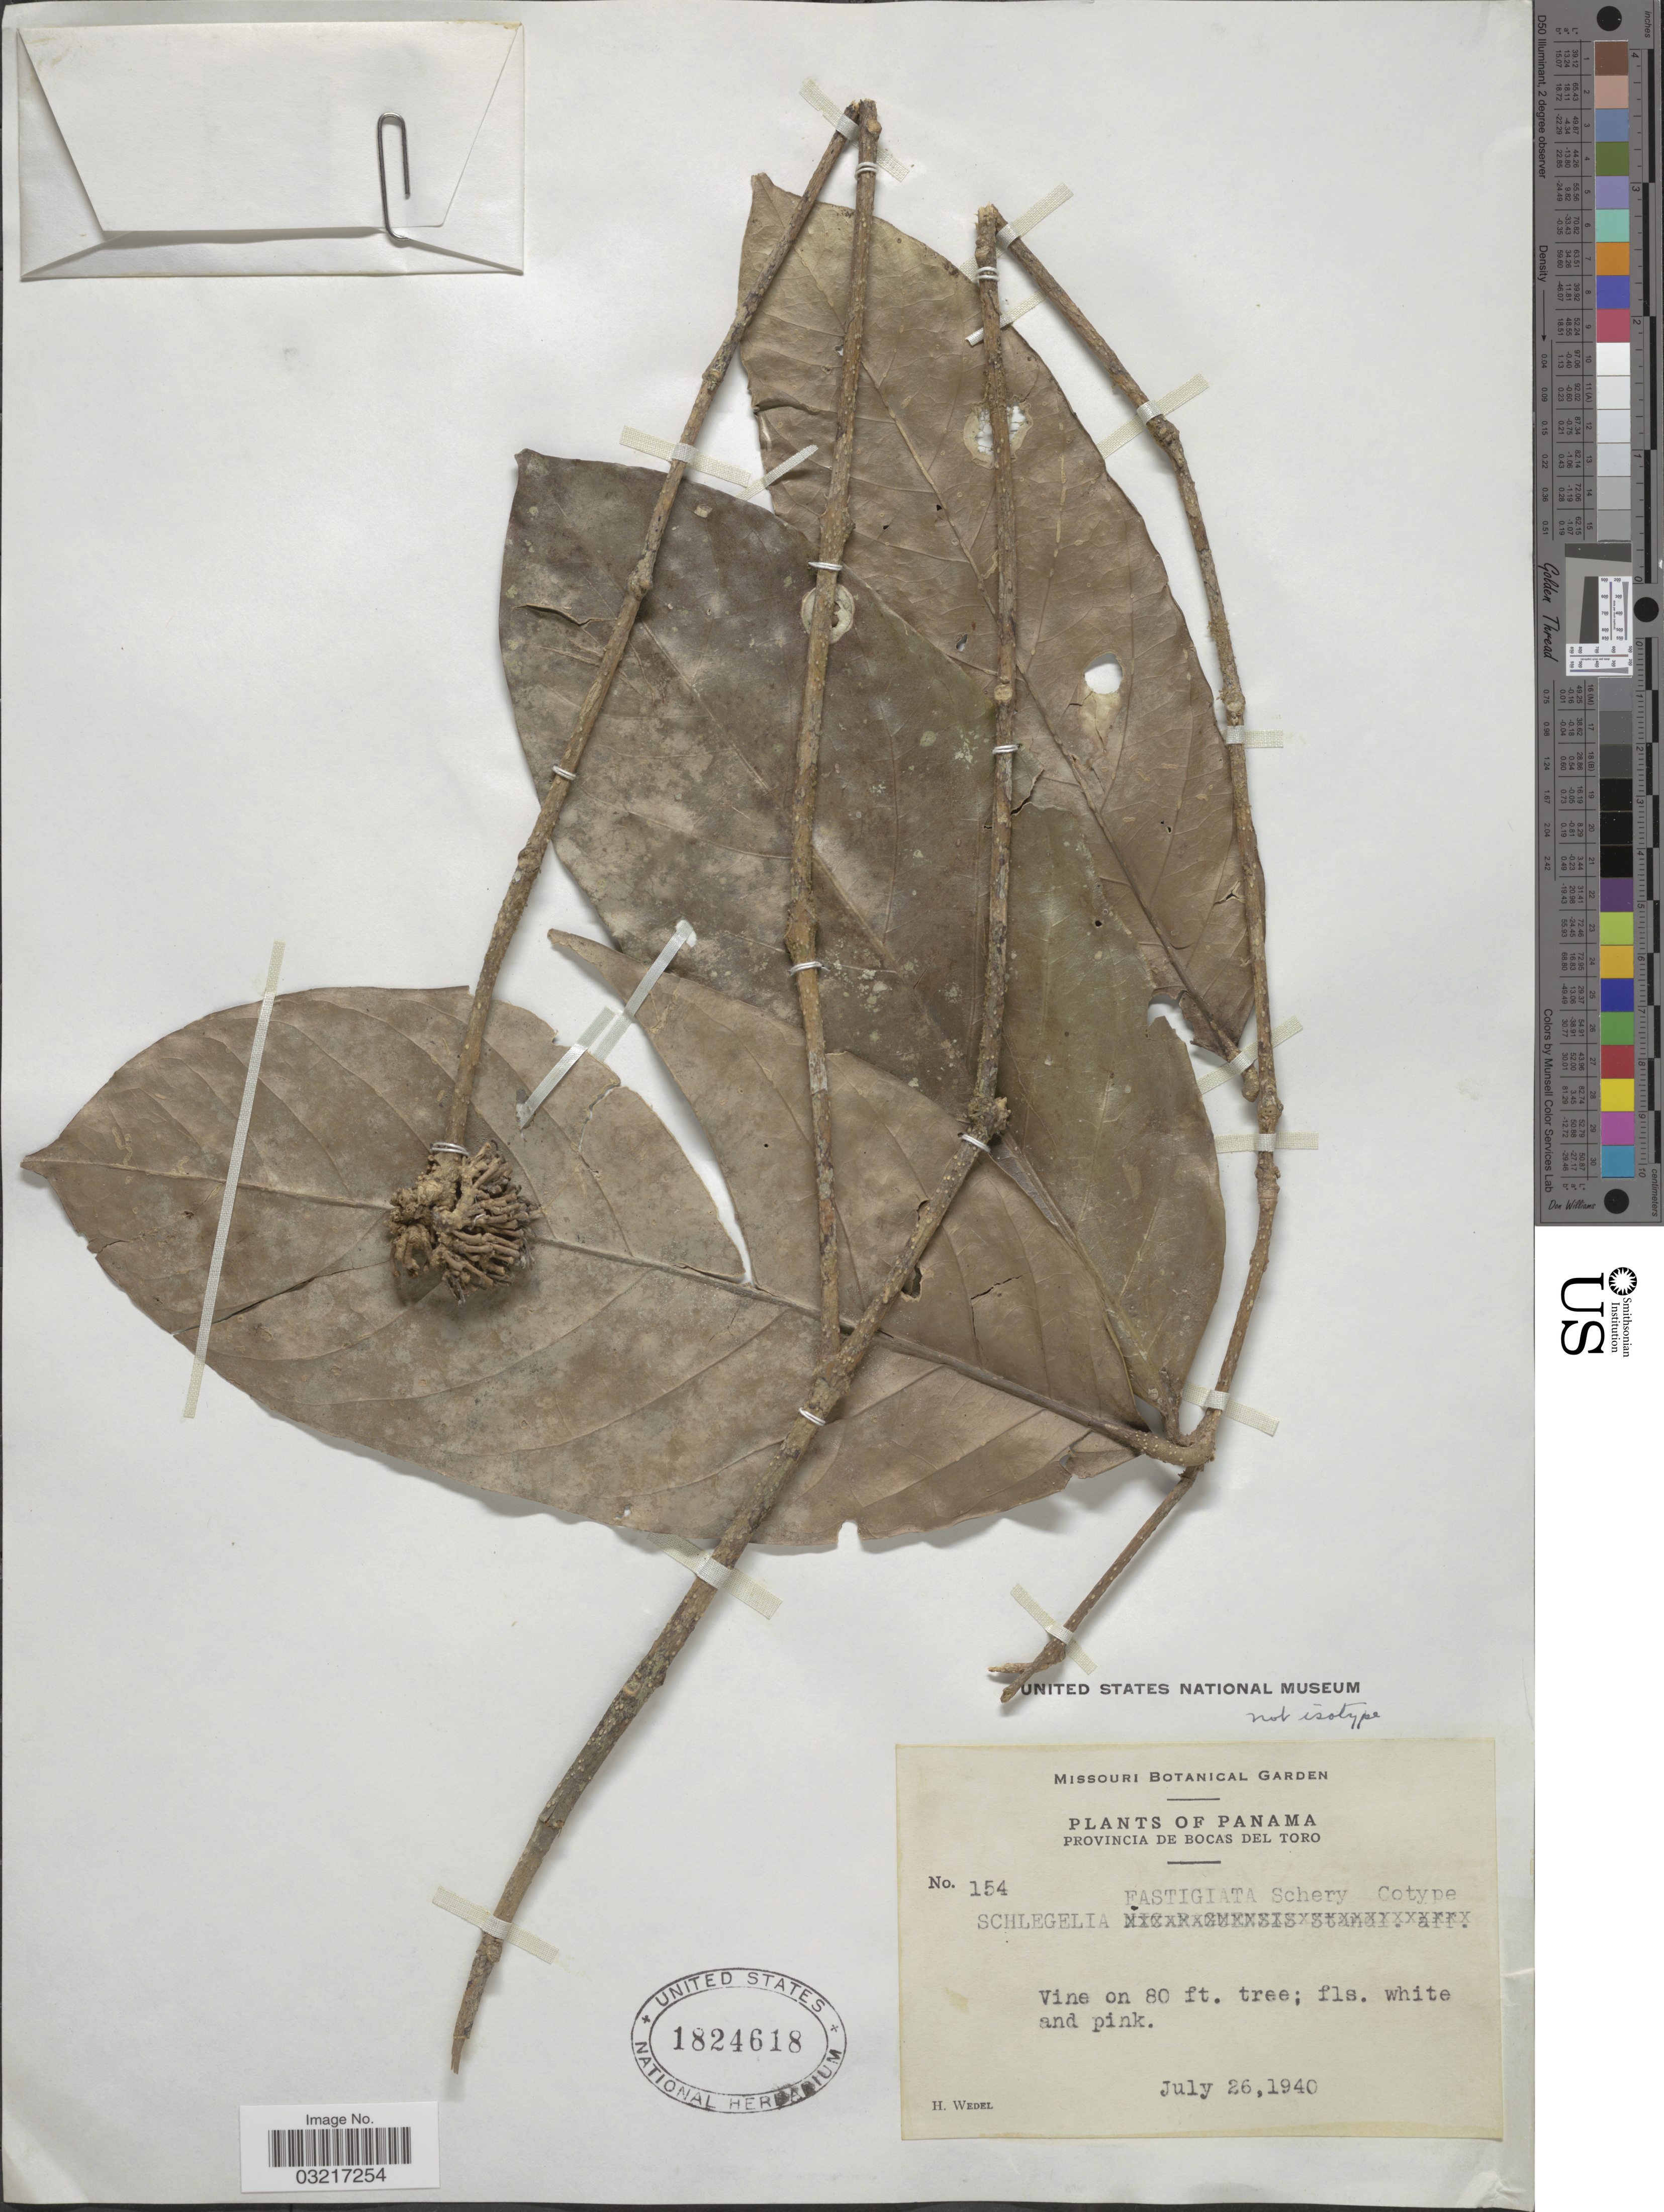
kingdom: Plantae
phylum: Tracheophyta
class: Magnoliopsida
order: Lamiales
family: Schlegeliaceae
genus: Schlegelia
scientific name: Schlegelia fastigiata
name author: Schery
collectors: H. Wedel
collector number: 154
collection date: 1940-07-26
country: Panama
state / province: Bocas del Toro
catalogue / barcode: US 1824618